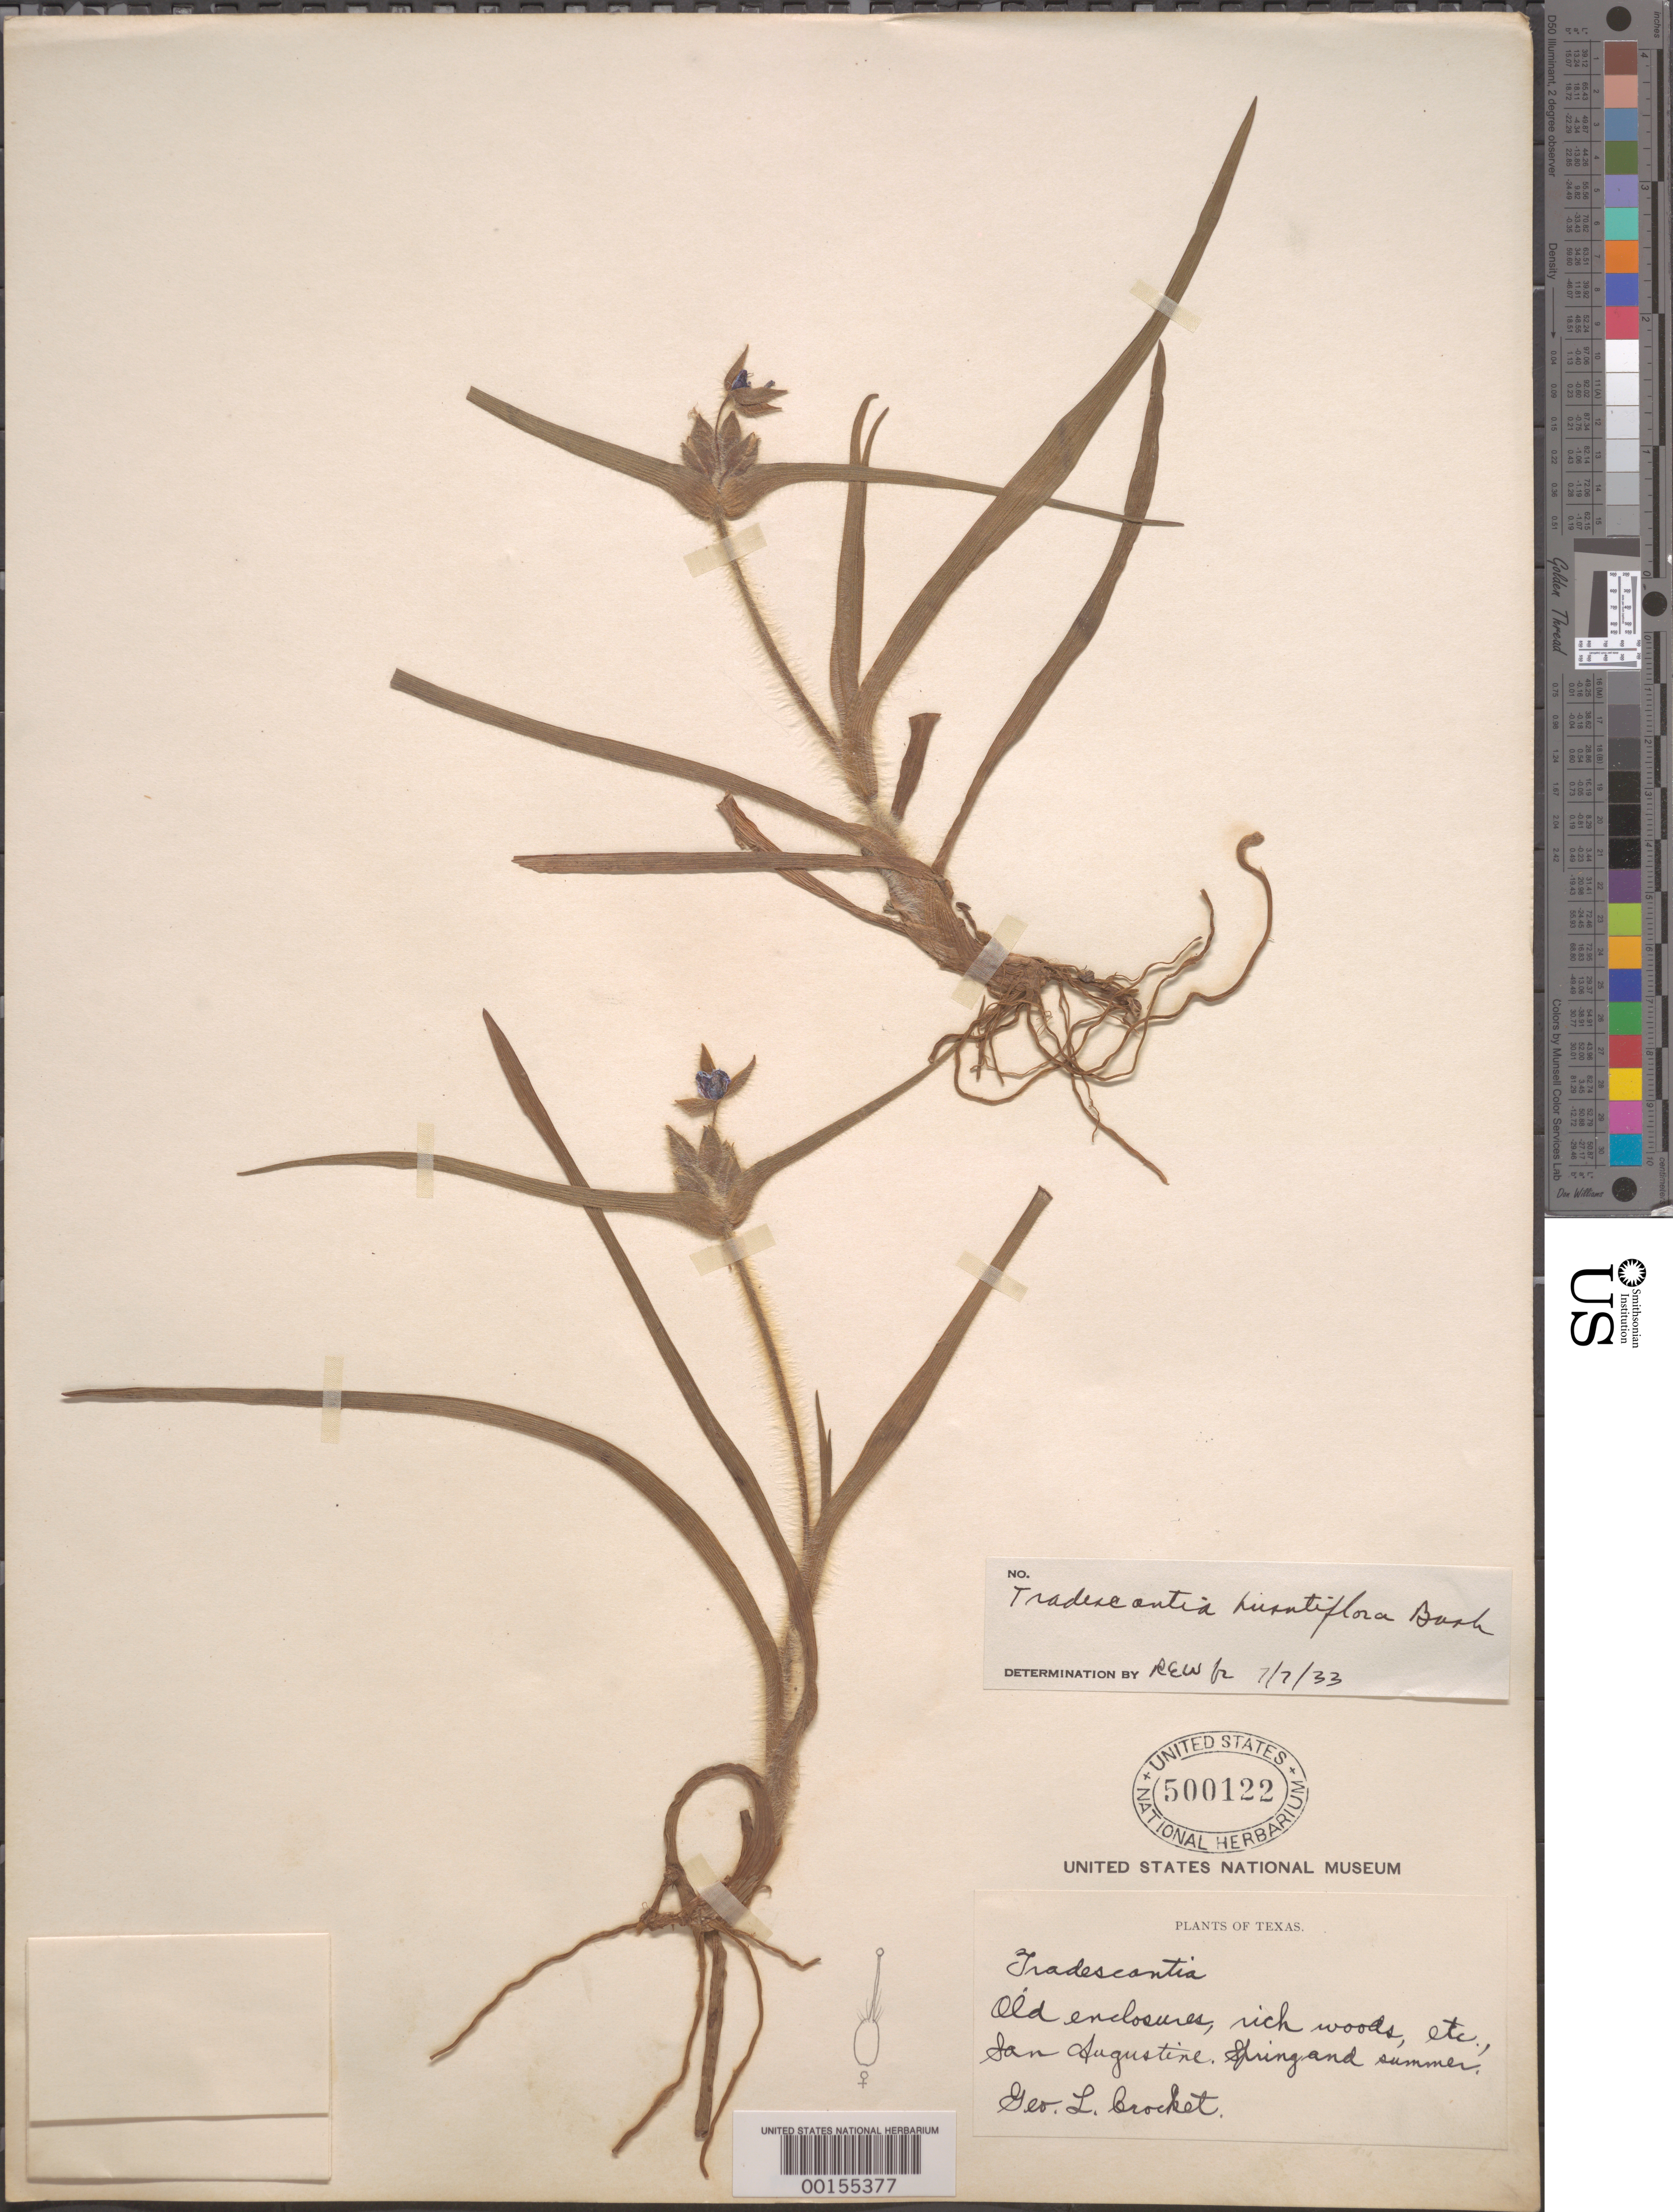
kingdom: Plantae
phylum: Tracheophyta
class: Liliopsida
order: Commelinales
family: Commelinaceae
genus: Tradescantia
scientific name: Tradescantia hirsutiflora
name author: Bush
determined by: Woodward, R. E.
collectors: R. Crockett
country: United States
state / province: Texas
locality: San augustine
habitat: Rich woods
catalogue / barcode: US 500122